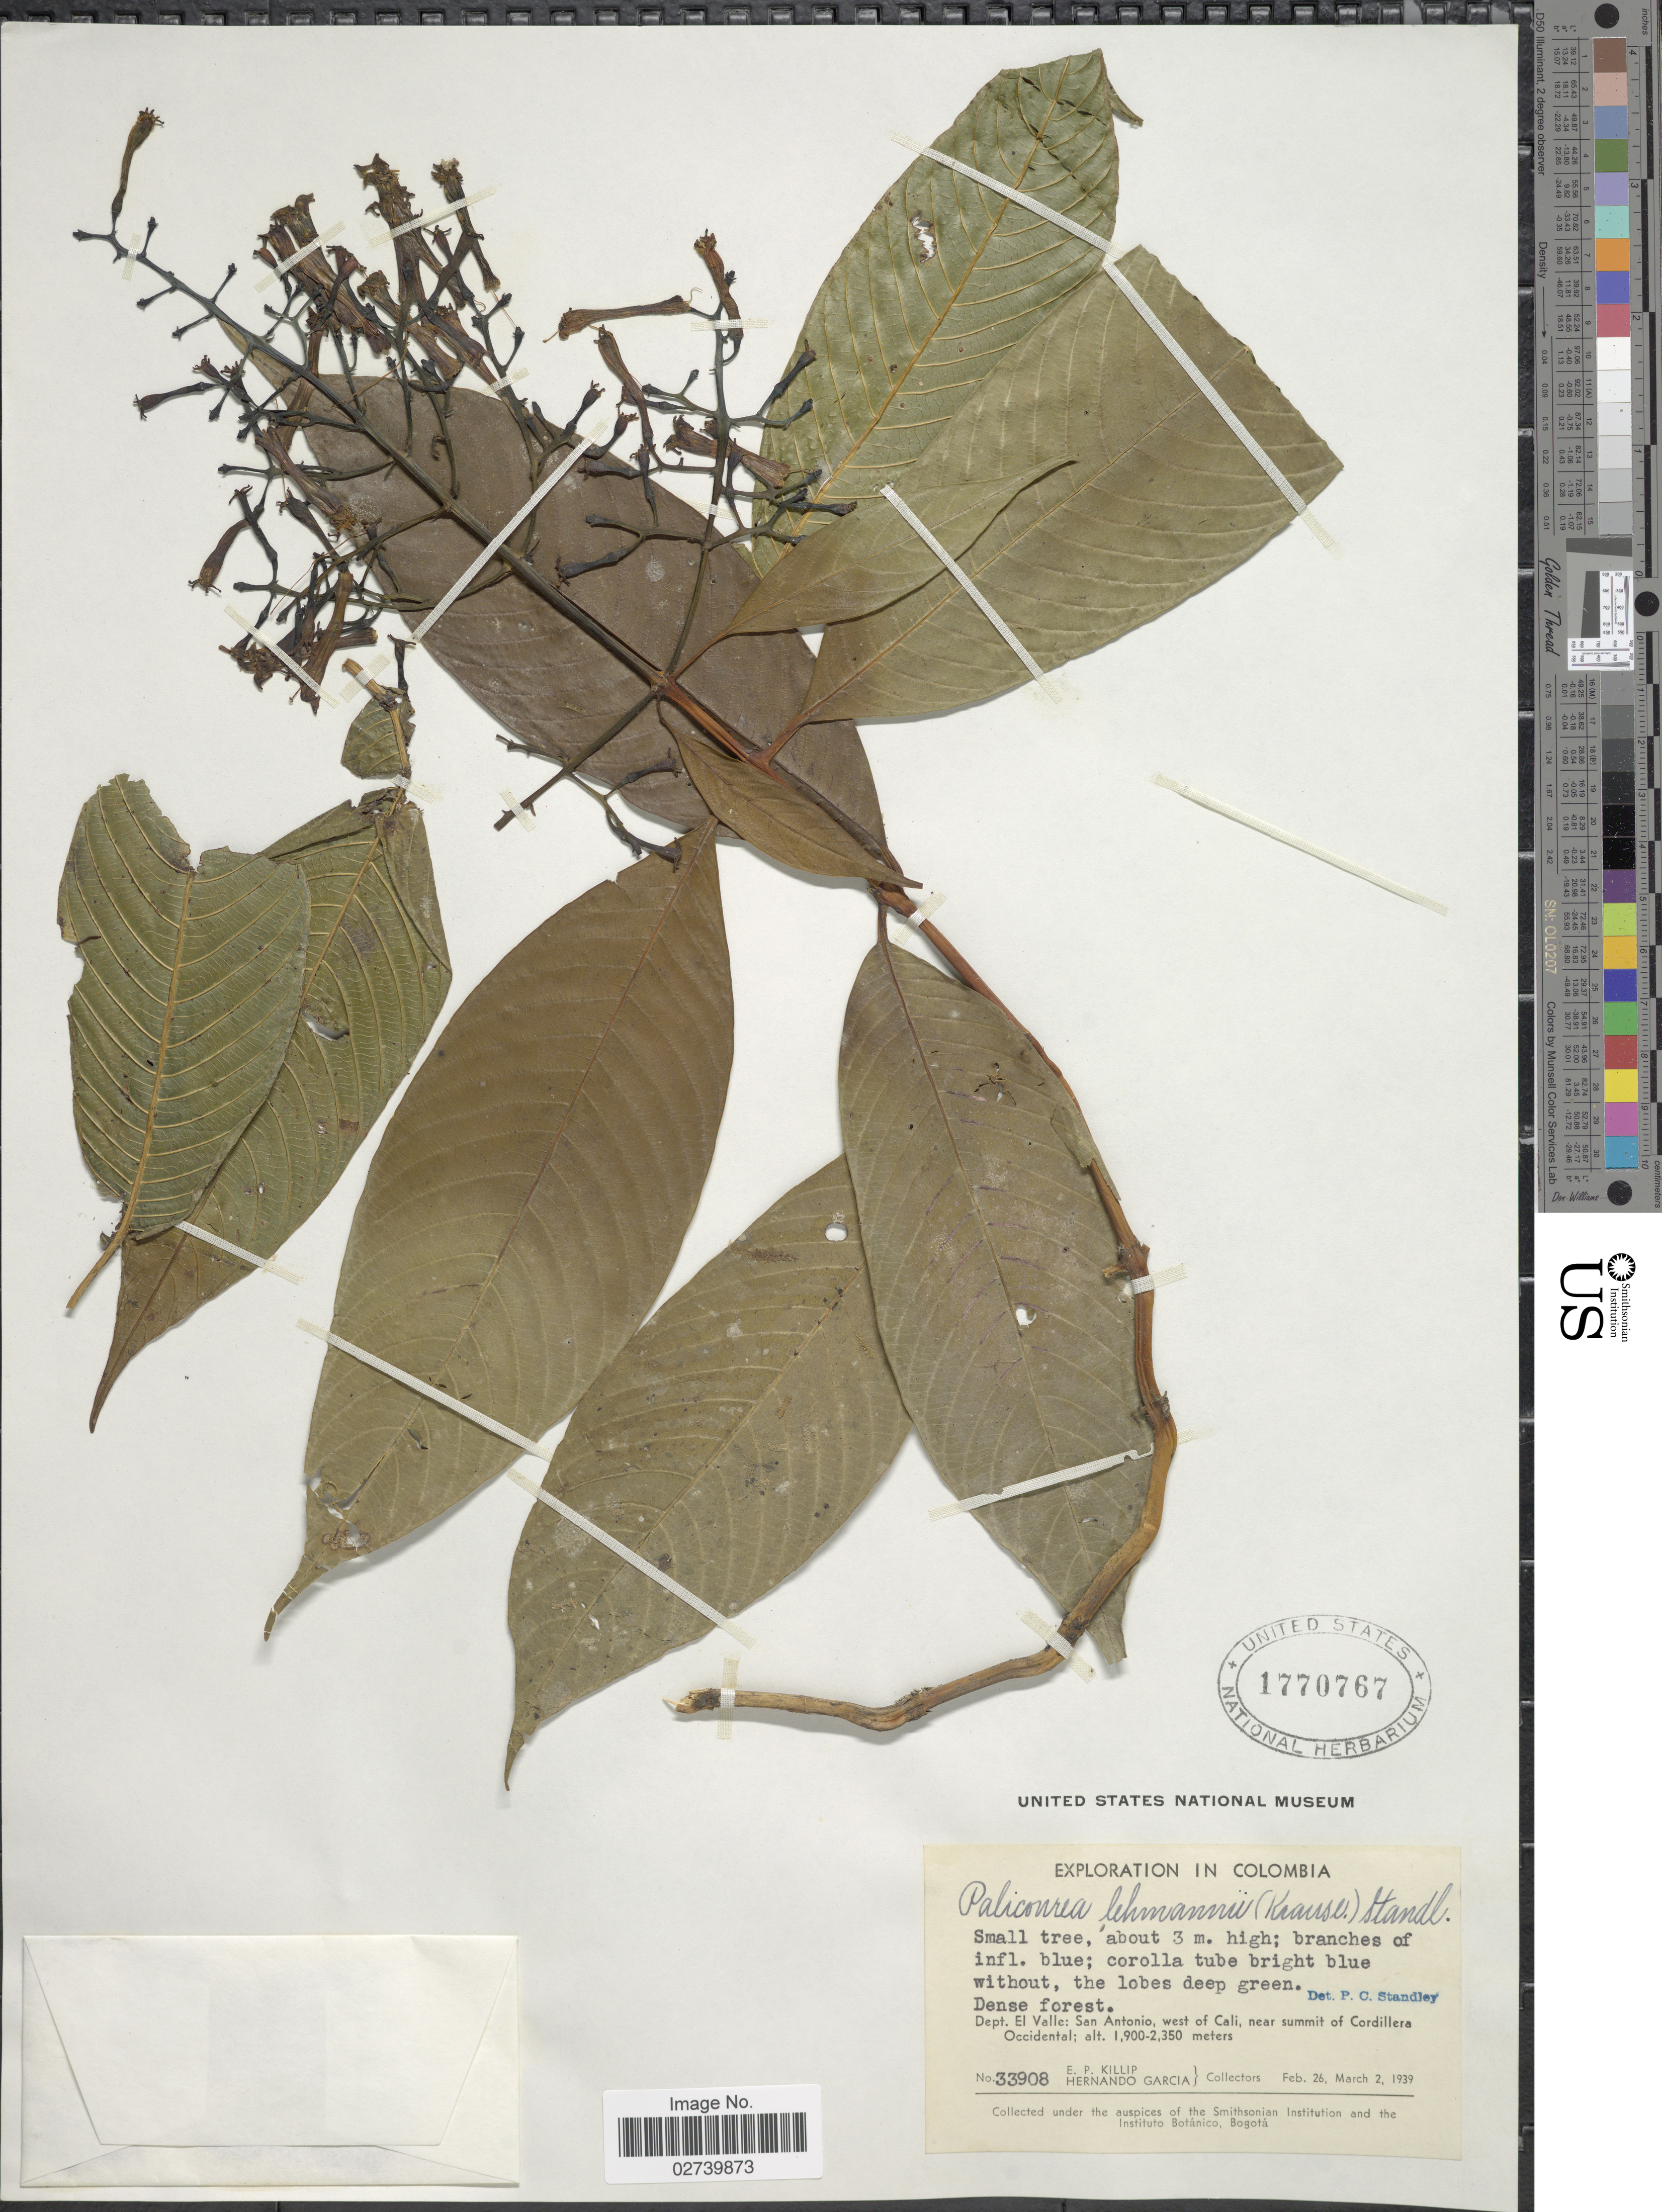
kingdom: Plantae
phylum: Tracheophyta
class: Magnoliopsida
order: Gentianales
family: Rubiaceae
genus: Palicourea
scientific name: Palicourea lehmannii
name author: (K. Schum. & K. Krause) Standl.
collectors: E. P. Killip & H. Garcia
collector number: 33908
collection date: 1939-02-26/1939-03-02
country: Colombia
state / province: Valle del Cauca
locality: Dept. El Valle: San Antonio, west of Cali, near summit of Cordillera Occidental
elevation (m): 1900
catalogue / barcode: US 1770767